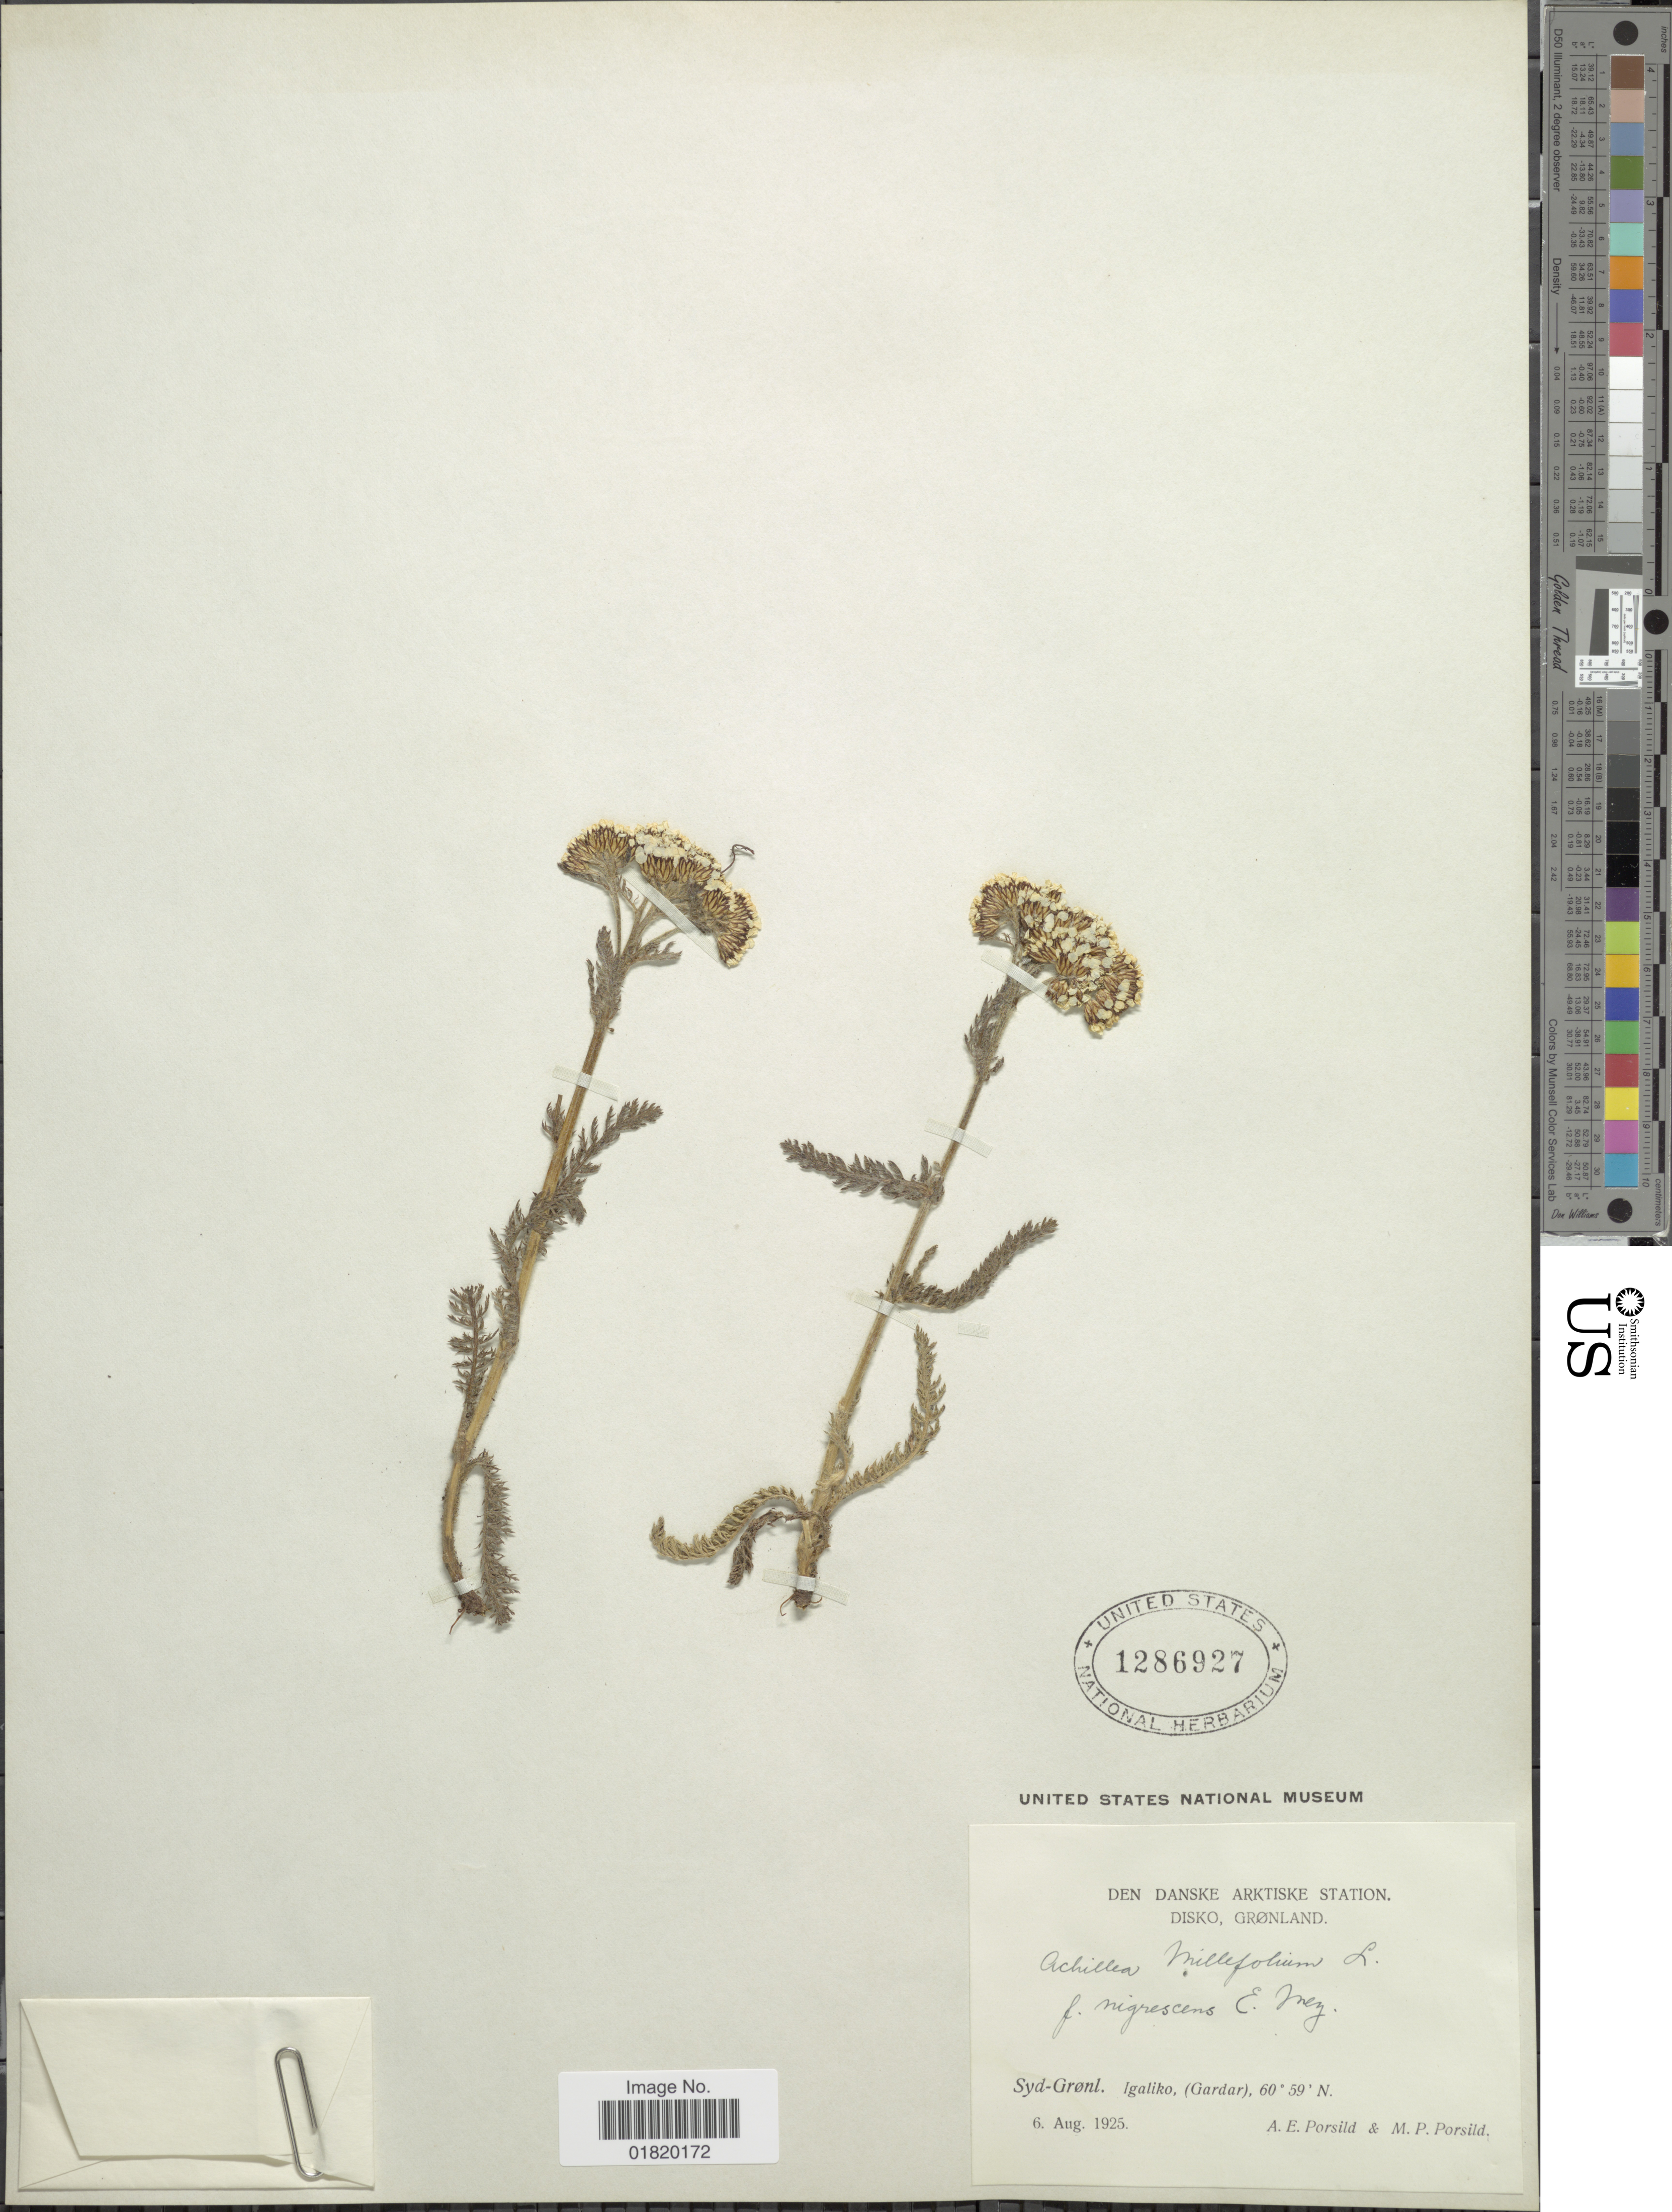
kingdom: Plantae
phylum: Tracheophyta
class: Magnoliopsida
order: Asterales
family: Asteraceae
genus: Achillea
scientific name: Achillea millefolium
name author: L.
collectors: A. E. Porsild & M. P. Porsild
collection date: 1925-08-06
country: Greenland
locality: Den Danske Arktiske Station. Disko. Syd-Grønl. Igaliko, (Gardar)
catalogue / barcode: US 1286927